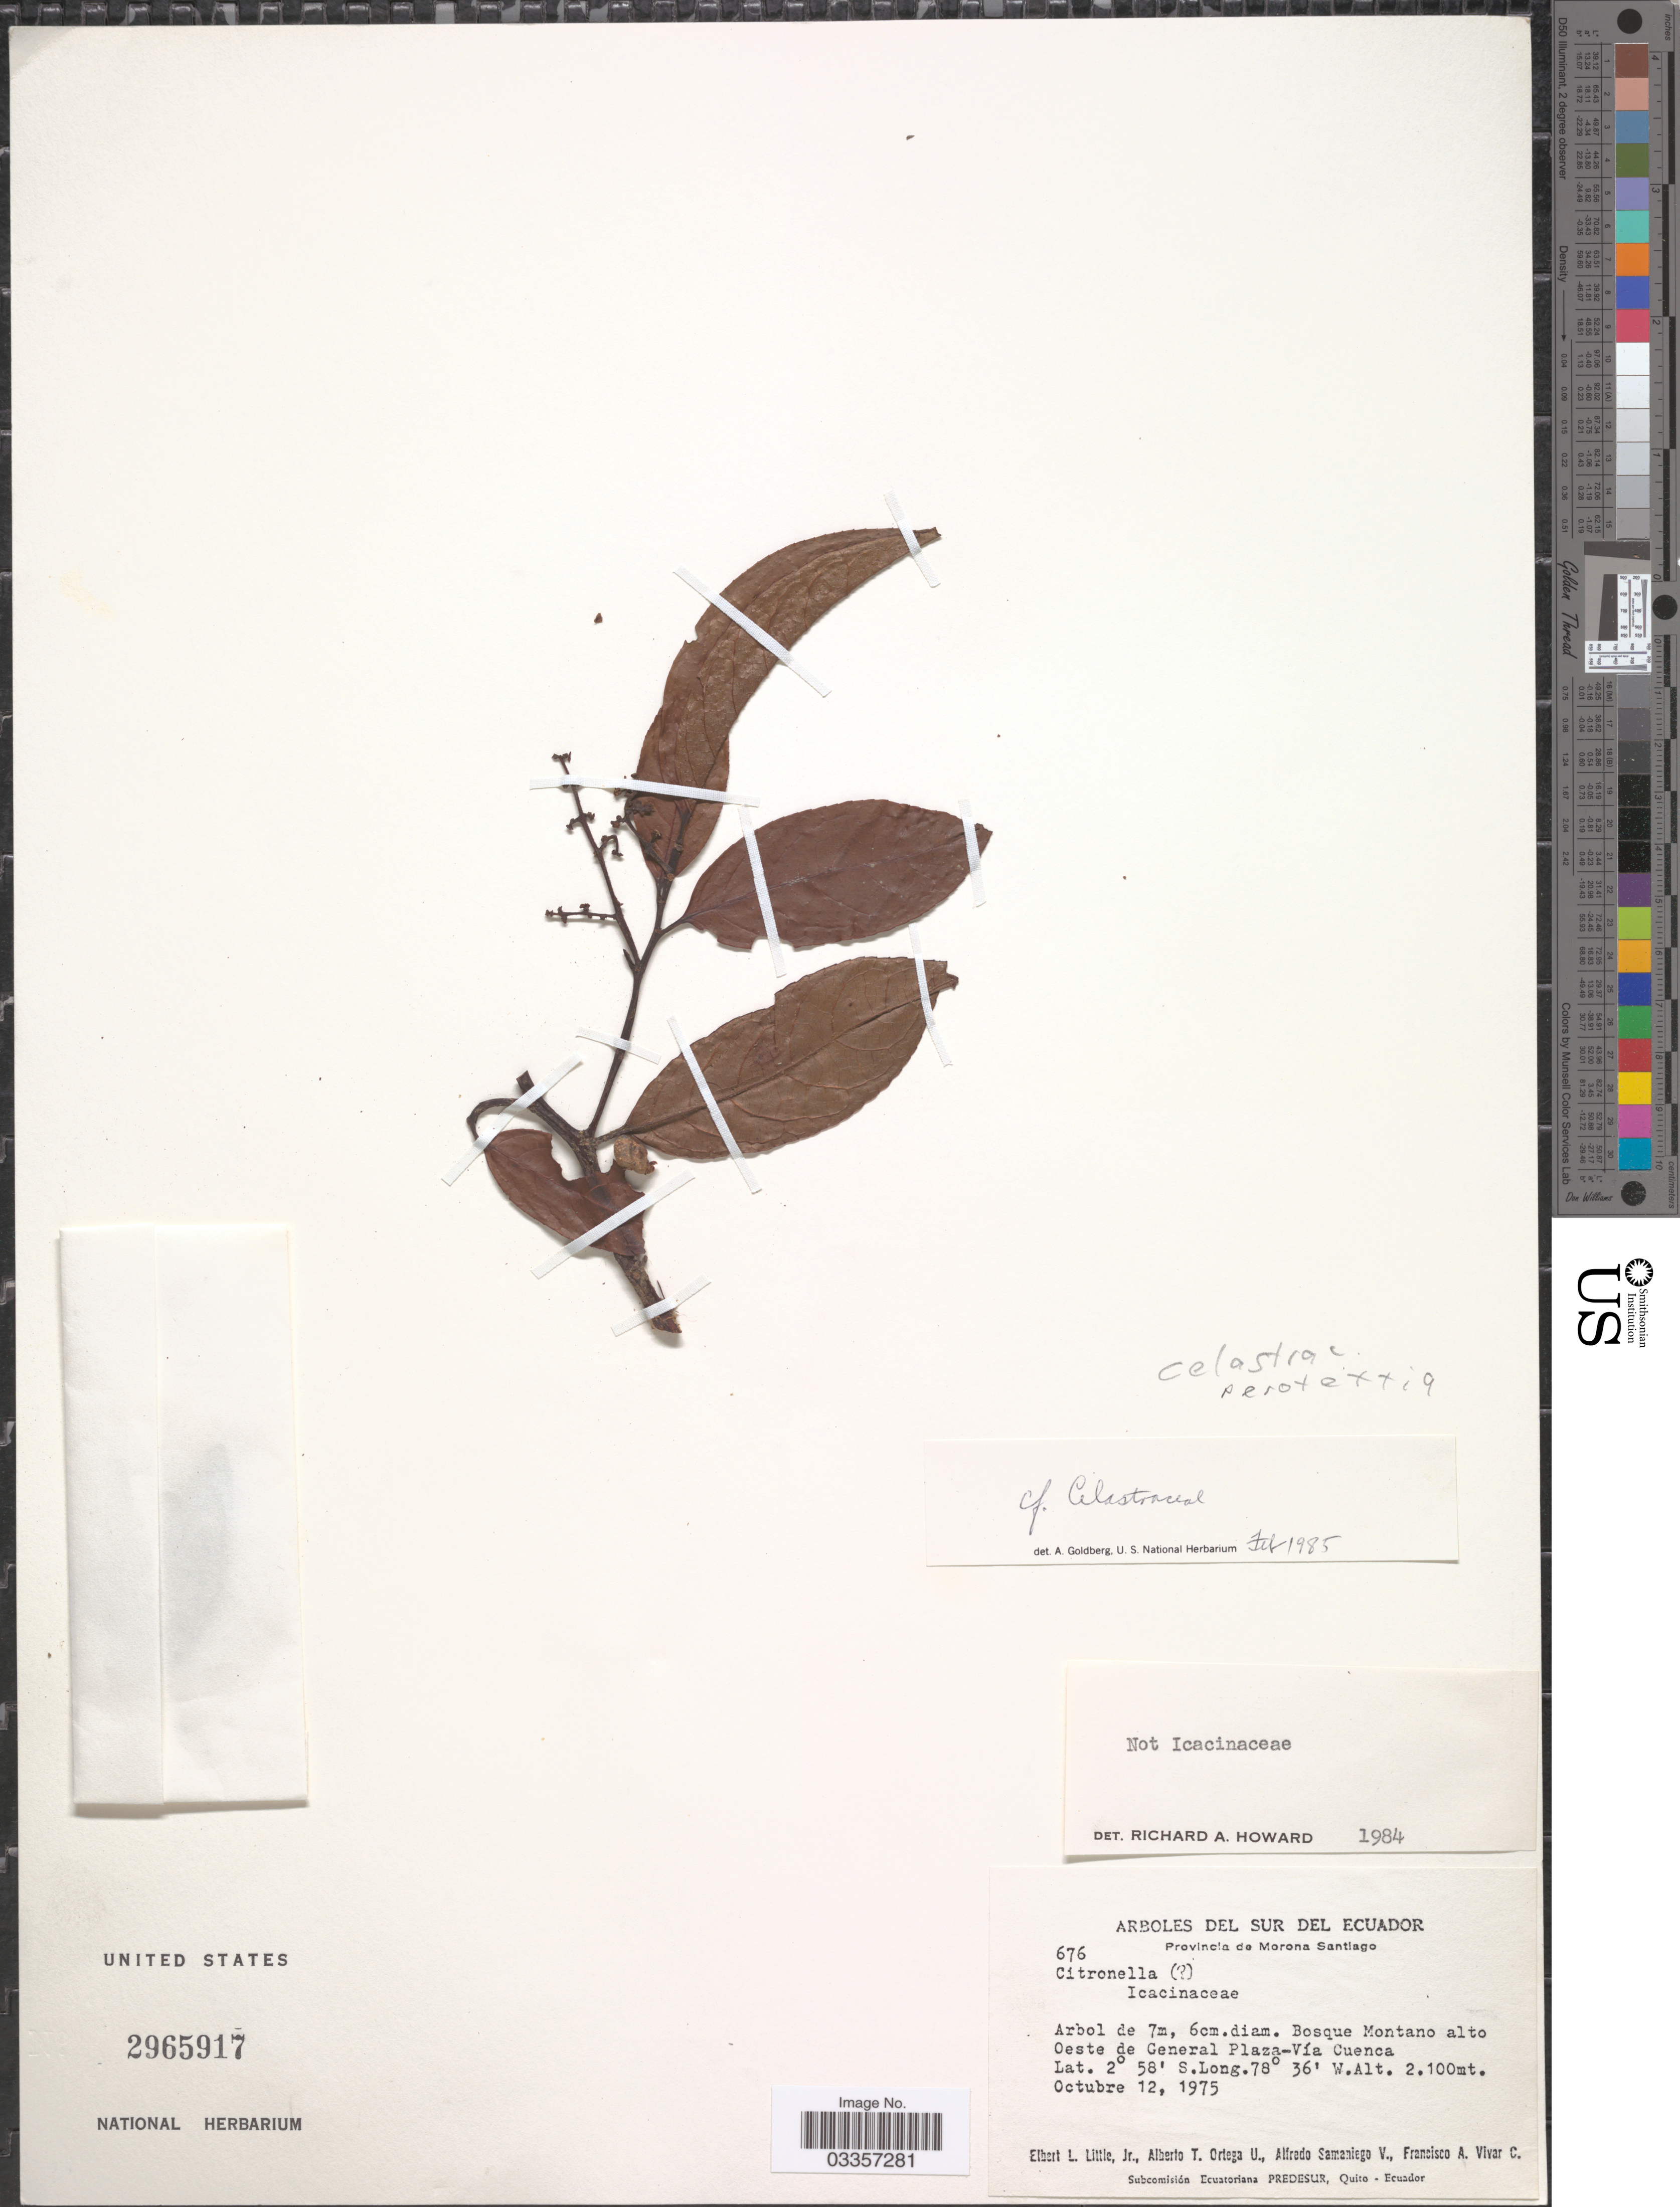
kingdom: Plantae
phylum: Tracheophyta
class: Magnoliopsida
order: Celastrales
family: Celastraceae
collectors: E. L. Little, A. T. Ortega U., A. Samaniego & F. A. Vivar C.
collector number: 676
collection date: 1975-10-12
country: Ecuador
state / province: Morona-Santiago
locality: Sur del Ecuador. Bosque Montano alto Oeste de General Plaza-Vía Cuenca.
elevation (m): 2100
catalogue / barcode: US 2965917